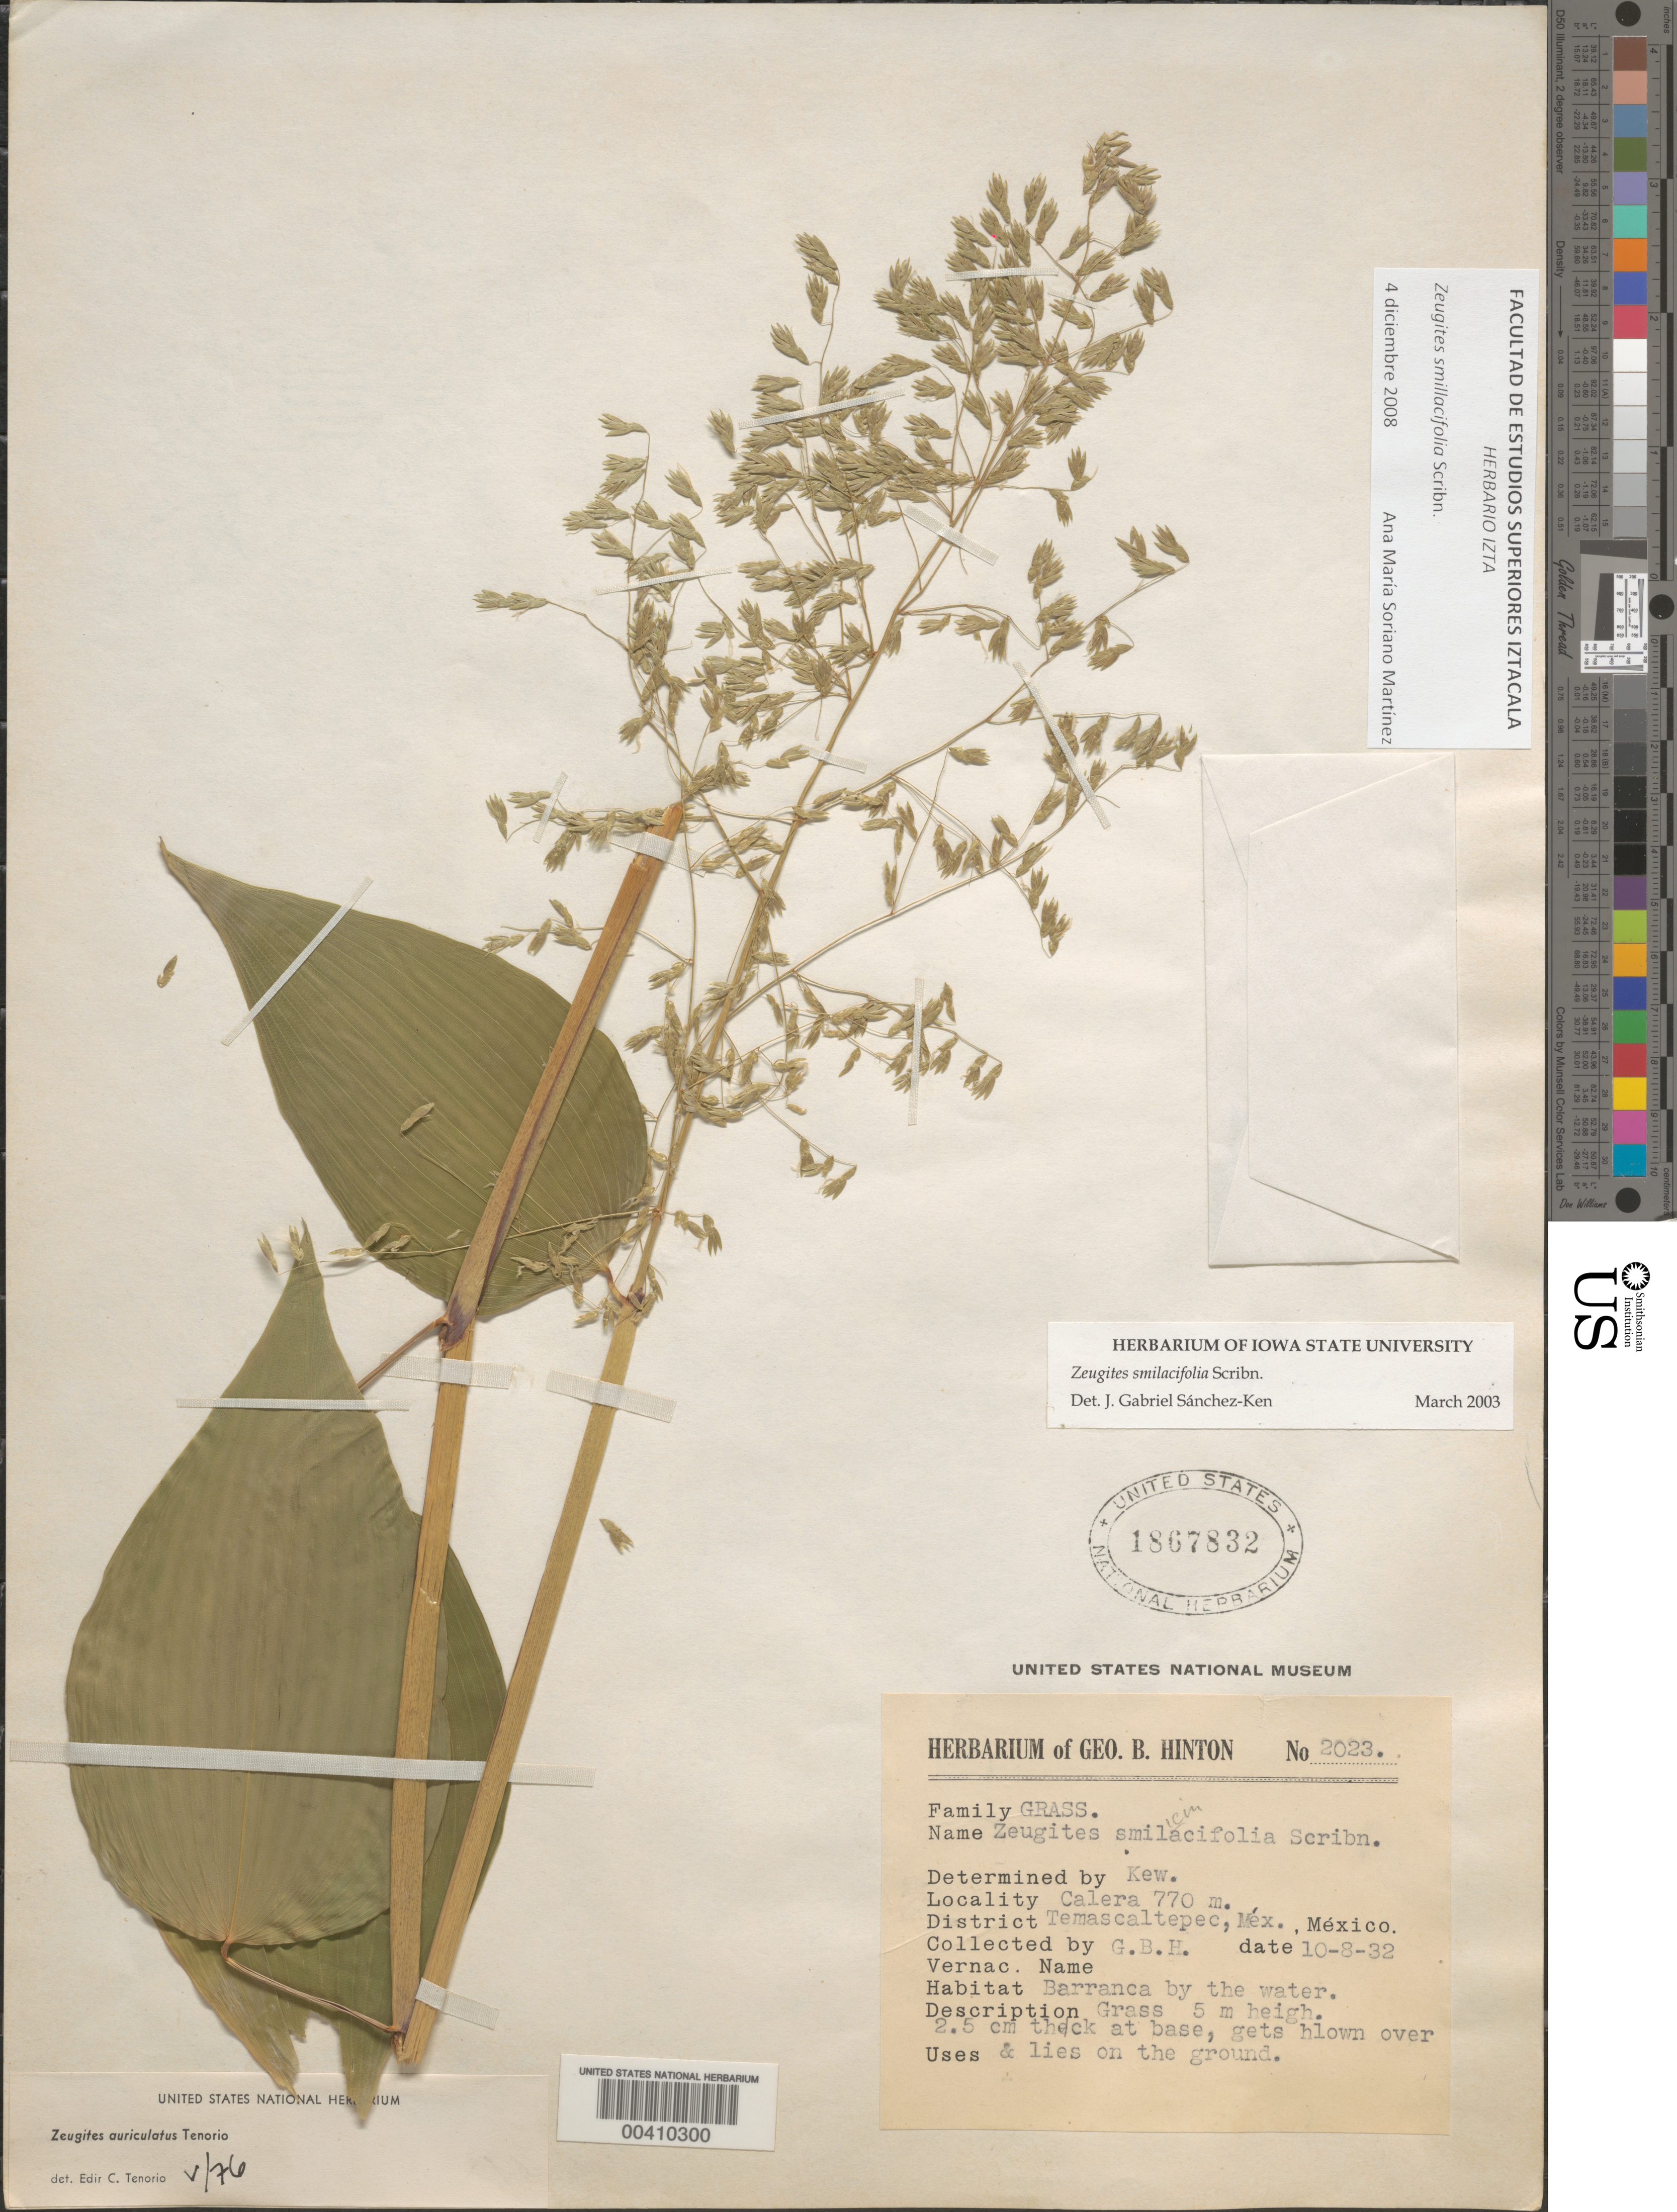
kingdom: Plantae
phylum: Tracheophyta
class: Liliopsida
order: Poales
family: Poaceae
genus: Zeugites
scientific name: Zeugites smilacifolius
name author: Scribn.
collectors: G. B. Hinton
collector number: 2023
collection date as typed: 10 Aug 1932 or 8 Oct 1932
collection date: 1932-08-10 or 1932-10-08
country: Mexico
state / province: México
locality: Calera, Temascaltepec Dist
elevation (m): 770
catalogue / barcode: US 1867832